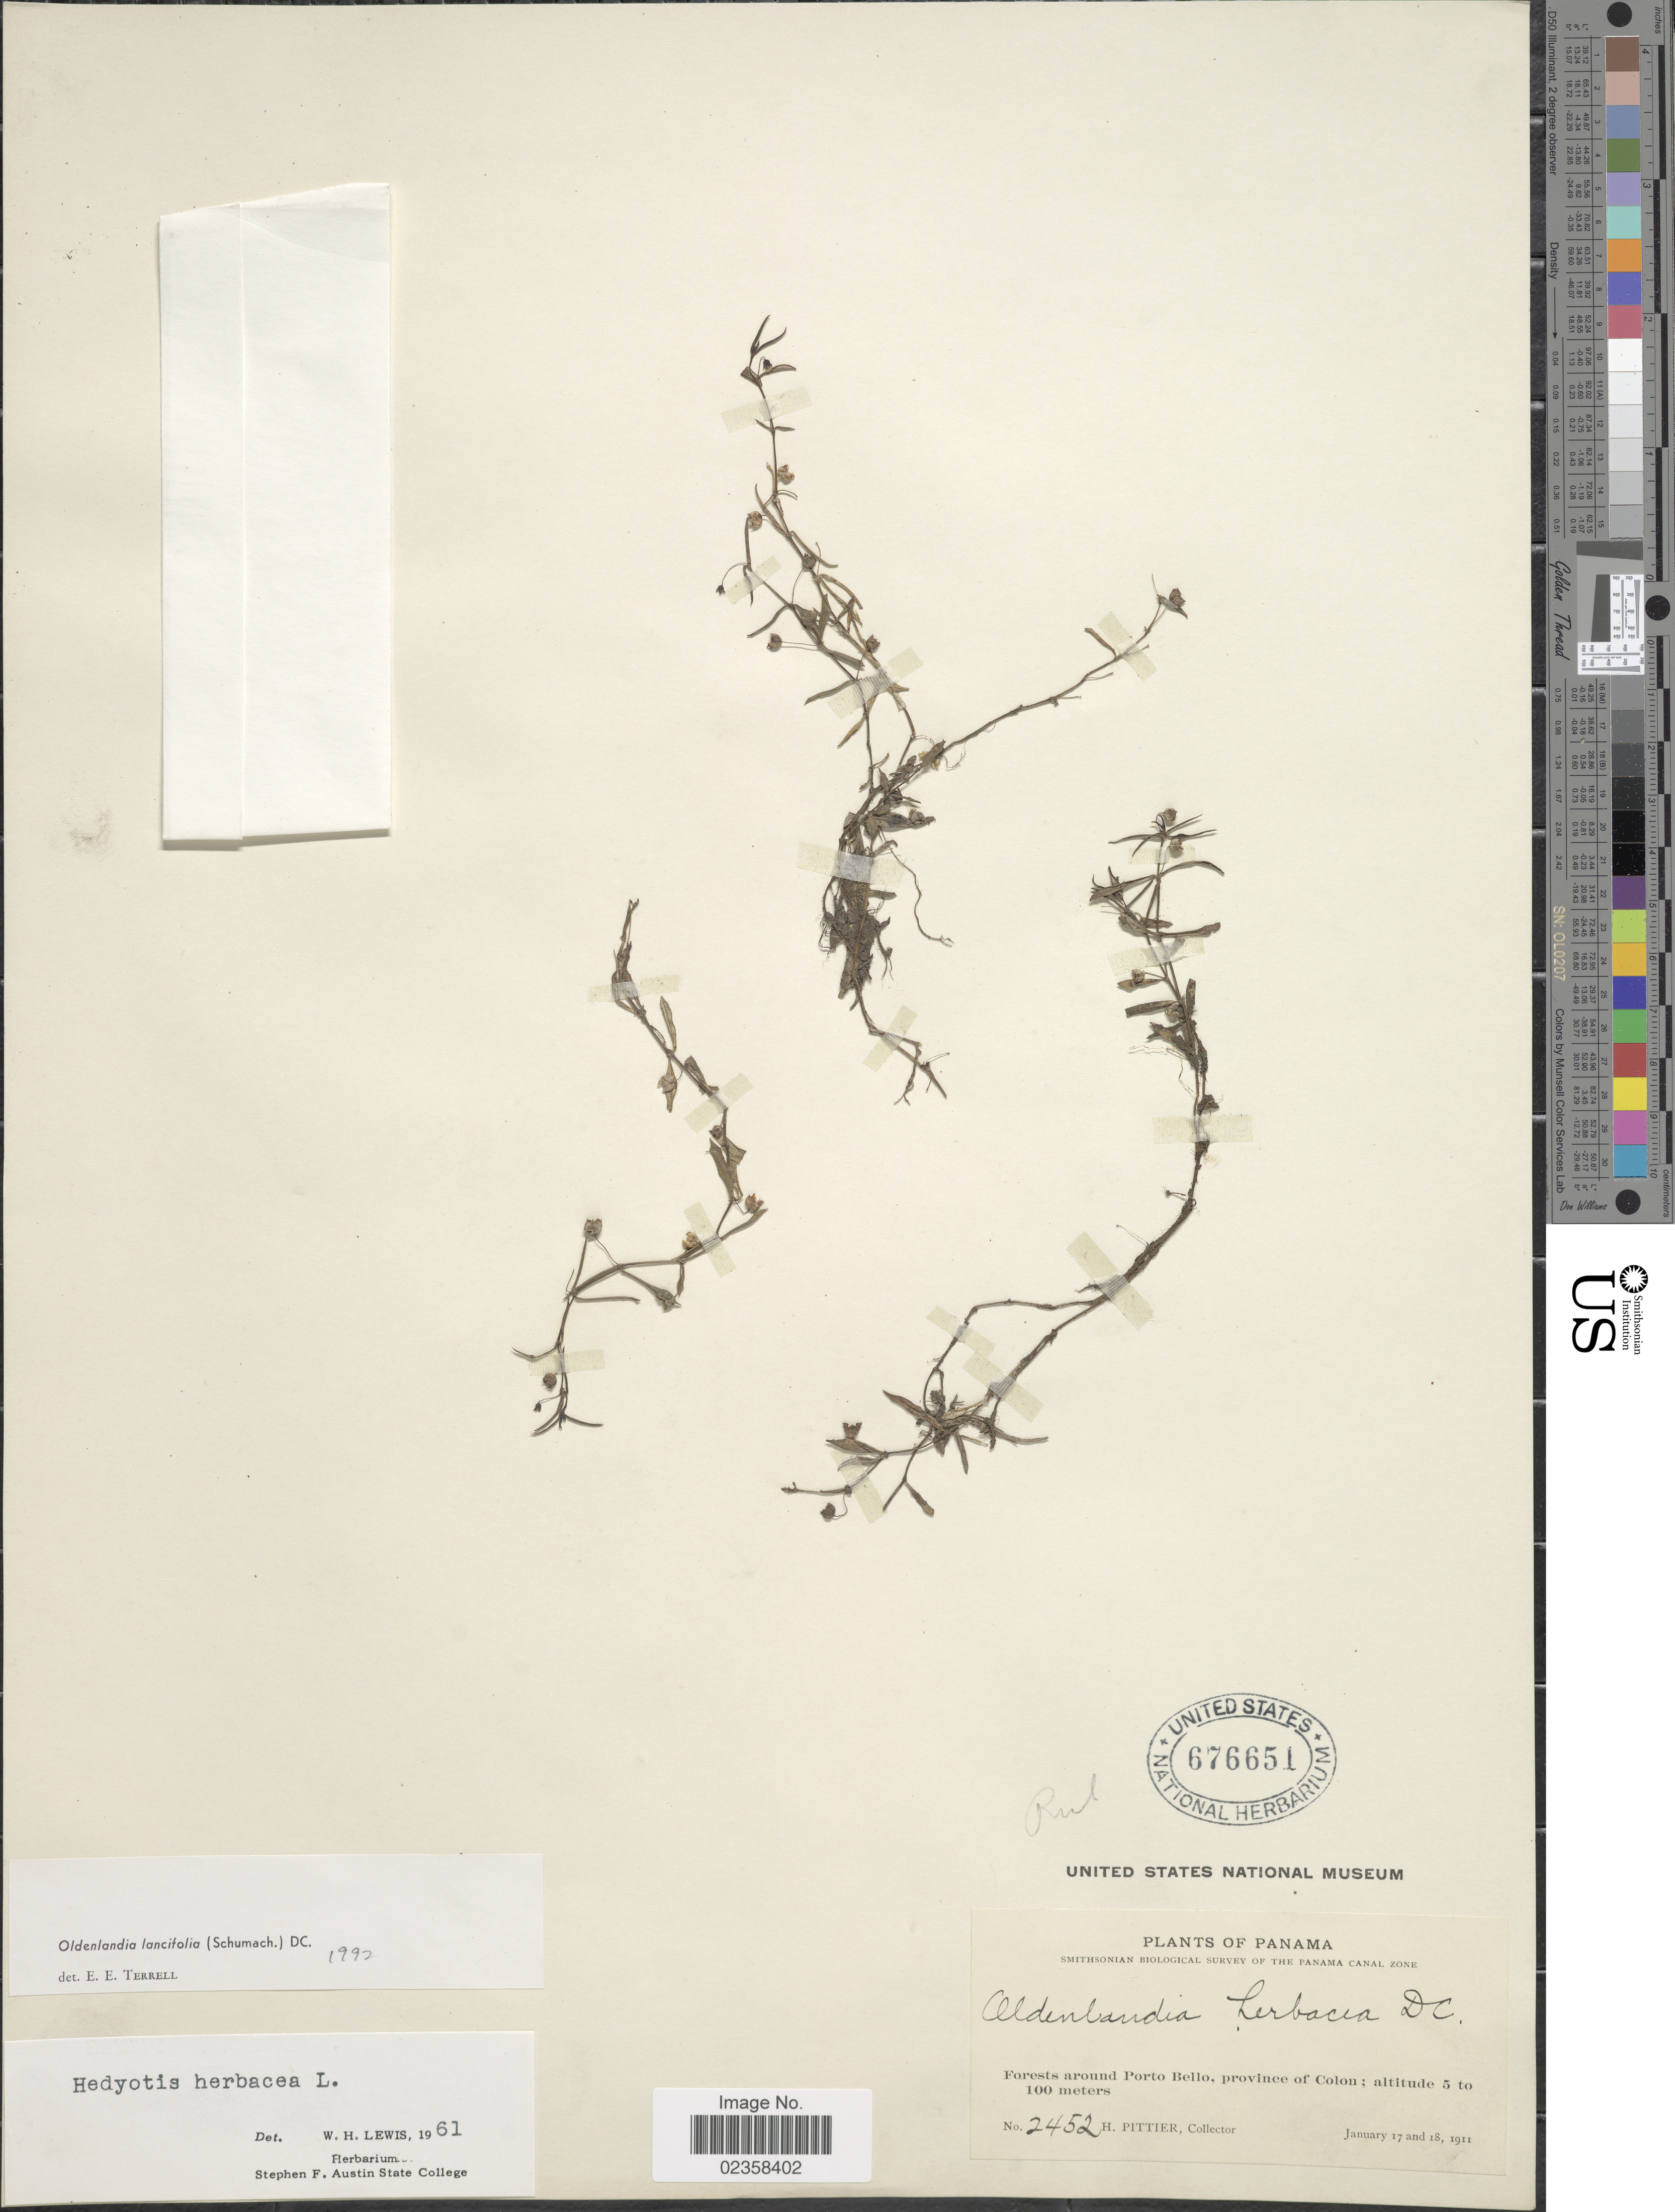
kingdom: Plantae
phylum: Tracheophyta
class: Magnoliopsida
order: Gentianales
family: Rubiaceae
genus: Oldenlandia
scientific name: Oldenlandia lancifolia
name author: (Schumach.) DC.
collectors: H. F. Pittier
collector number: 2452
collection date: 1911-01-17/1911-01-18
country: Panama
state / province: Colón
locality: Forests around Porto Bello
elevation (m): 5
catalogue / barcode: US 676651